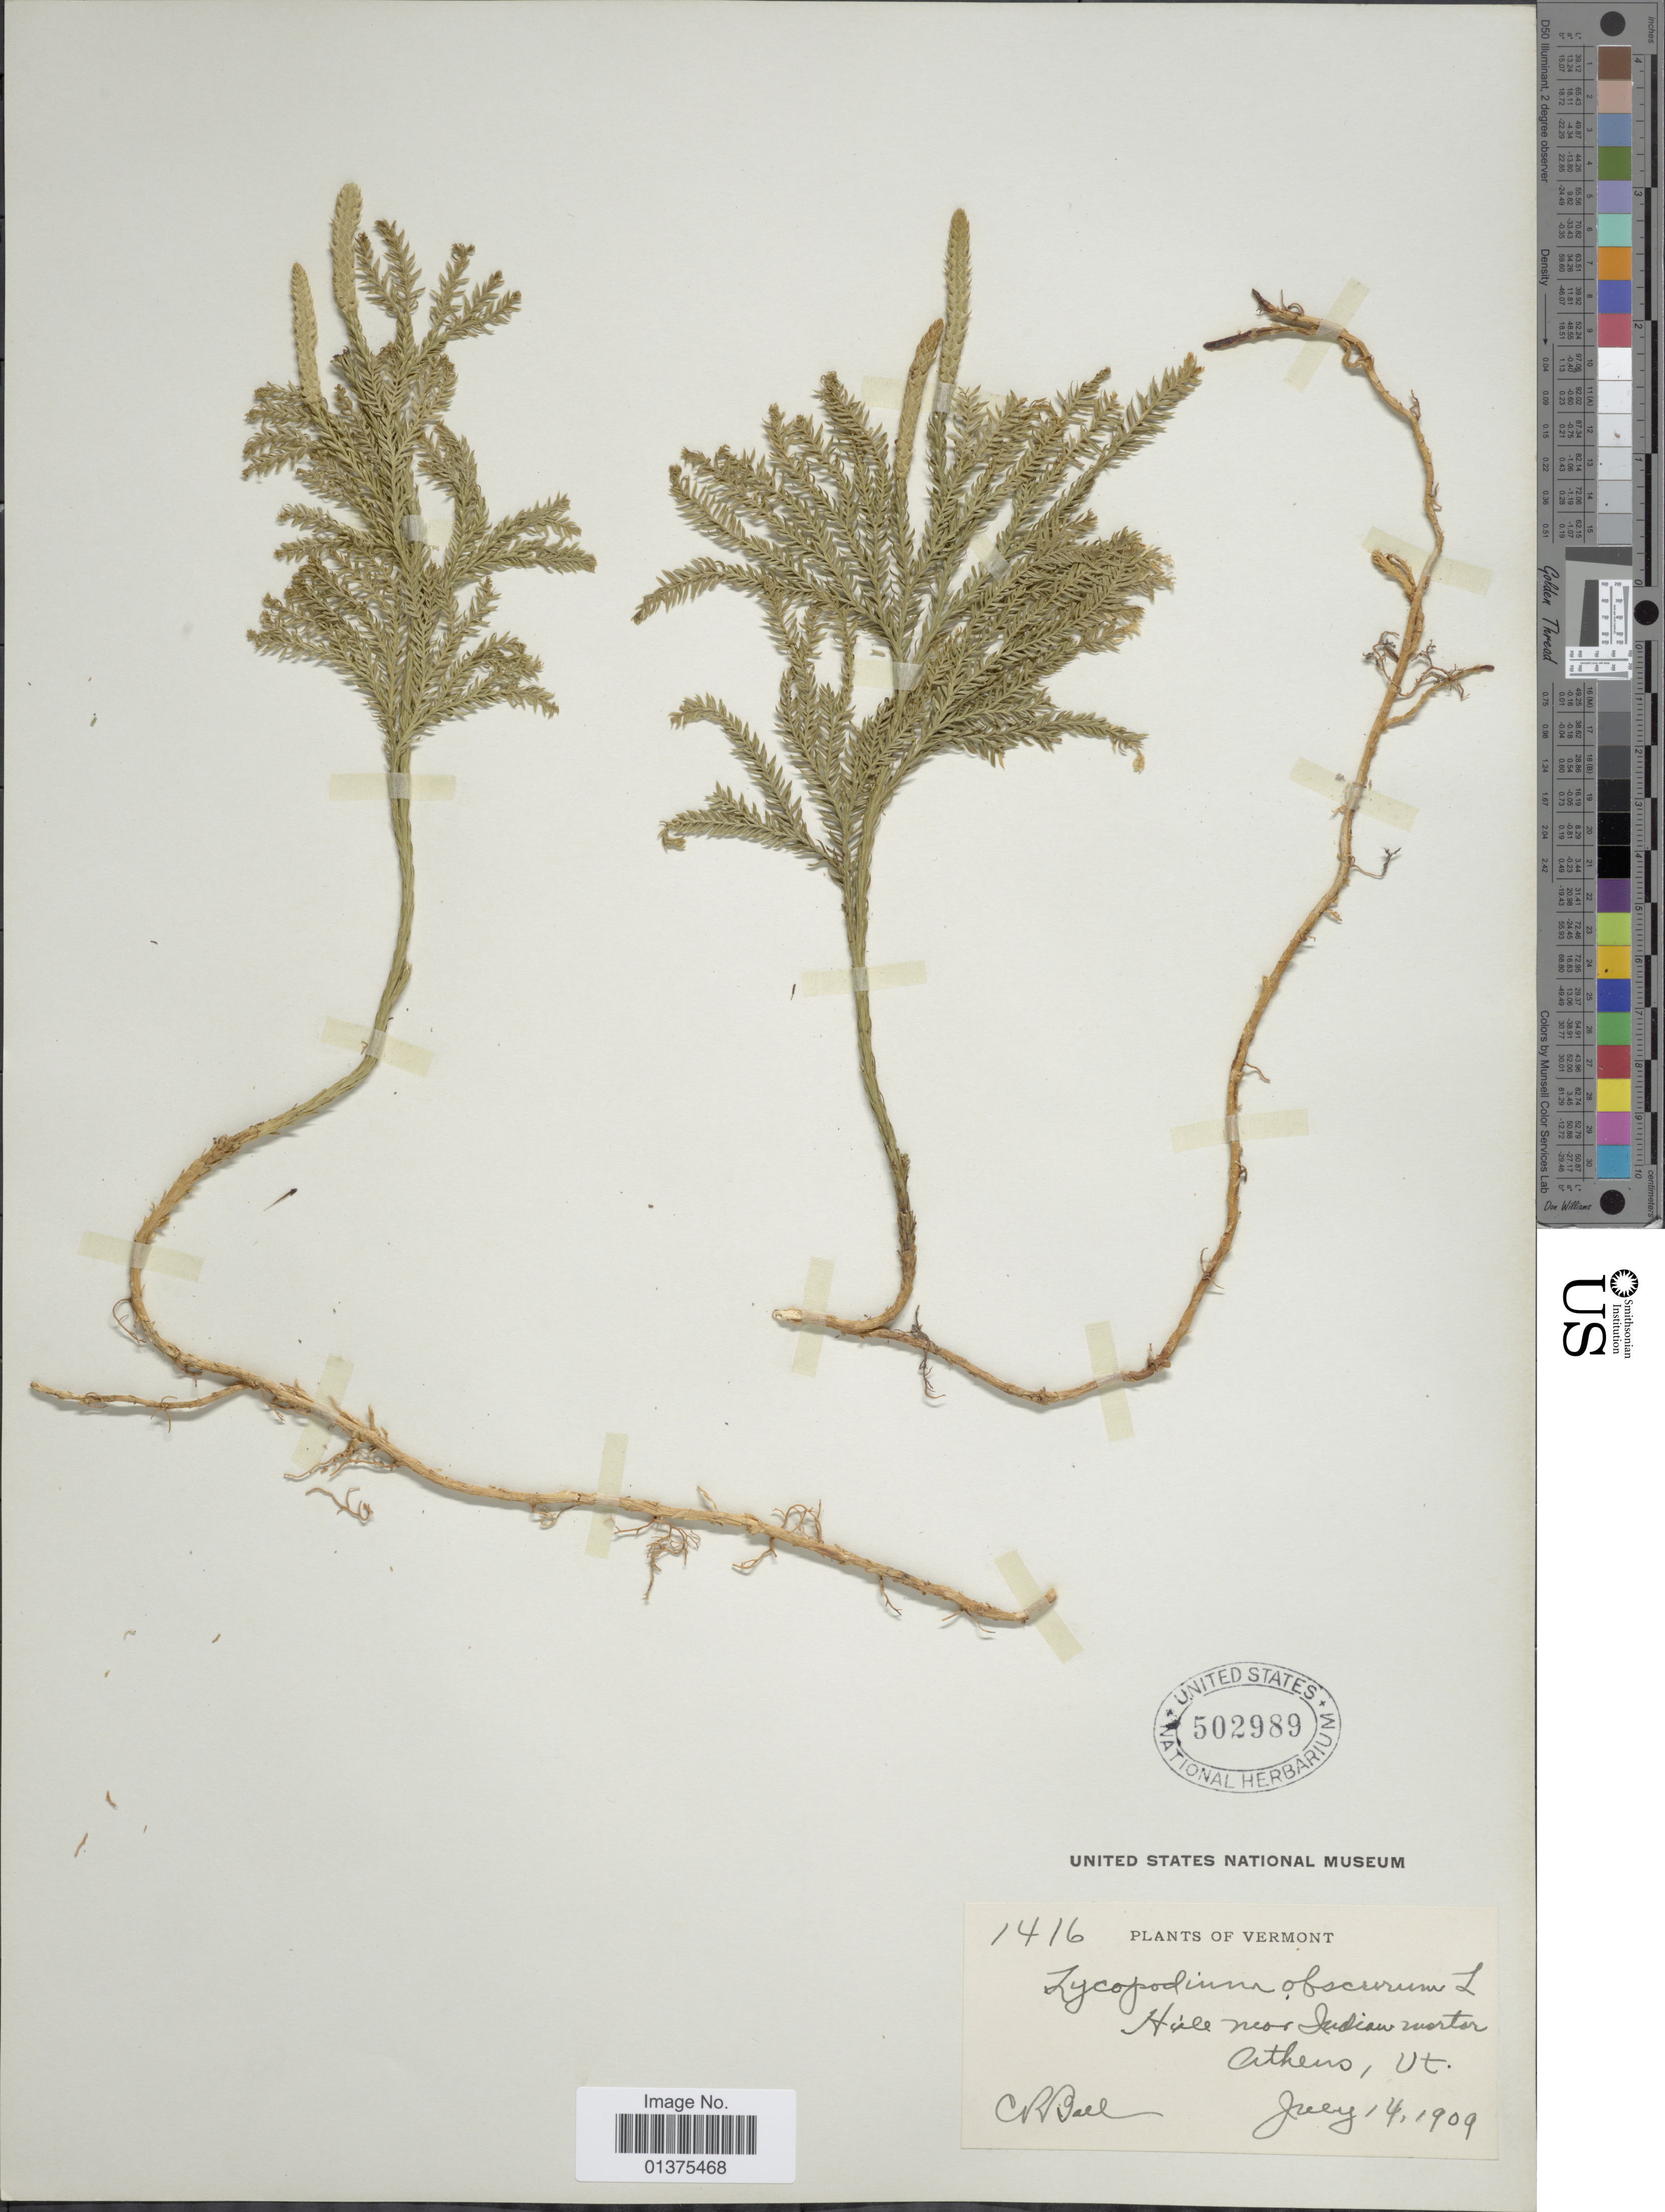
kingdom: Plantae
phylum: Tracheophyta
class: Lycopodiopsida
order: Lycopodiales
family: Lycopodiaceae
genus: Dendrolycopodium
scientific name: Dendrolycopodium obscurum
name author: (L.) A. Haines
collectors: C. R. Ball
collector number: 1416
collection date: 1909-07-14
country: United States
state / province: Vermont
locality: Athens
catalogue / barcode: US 502989